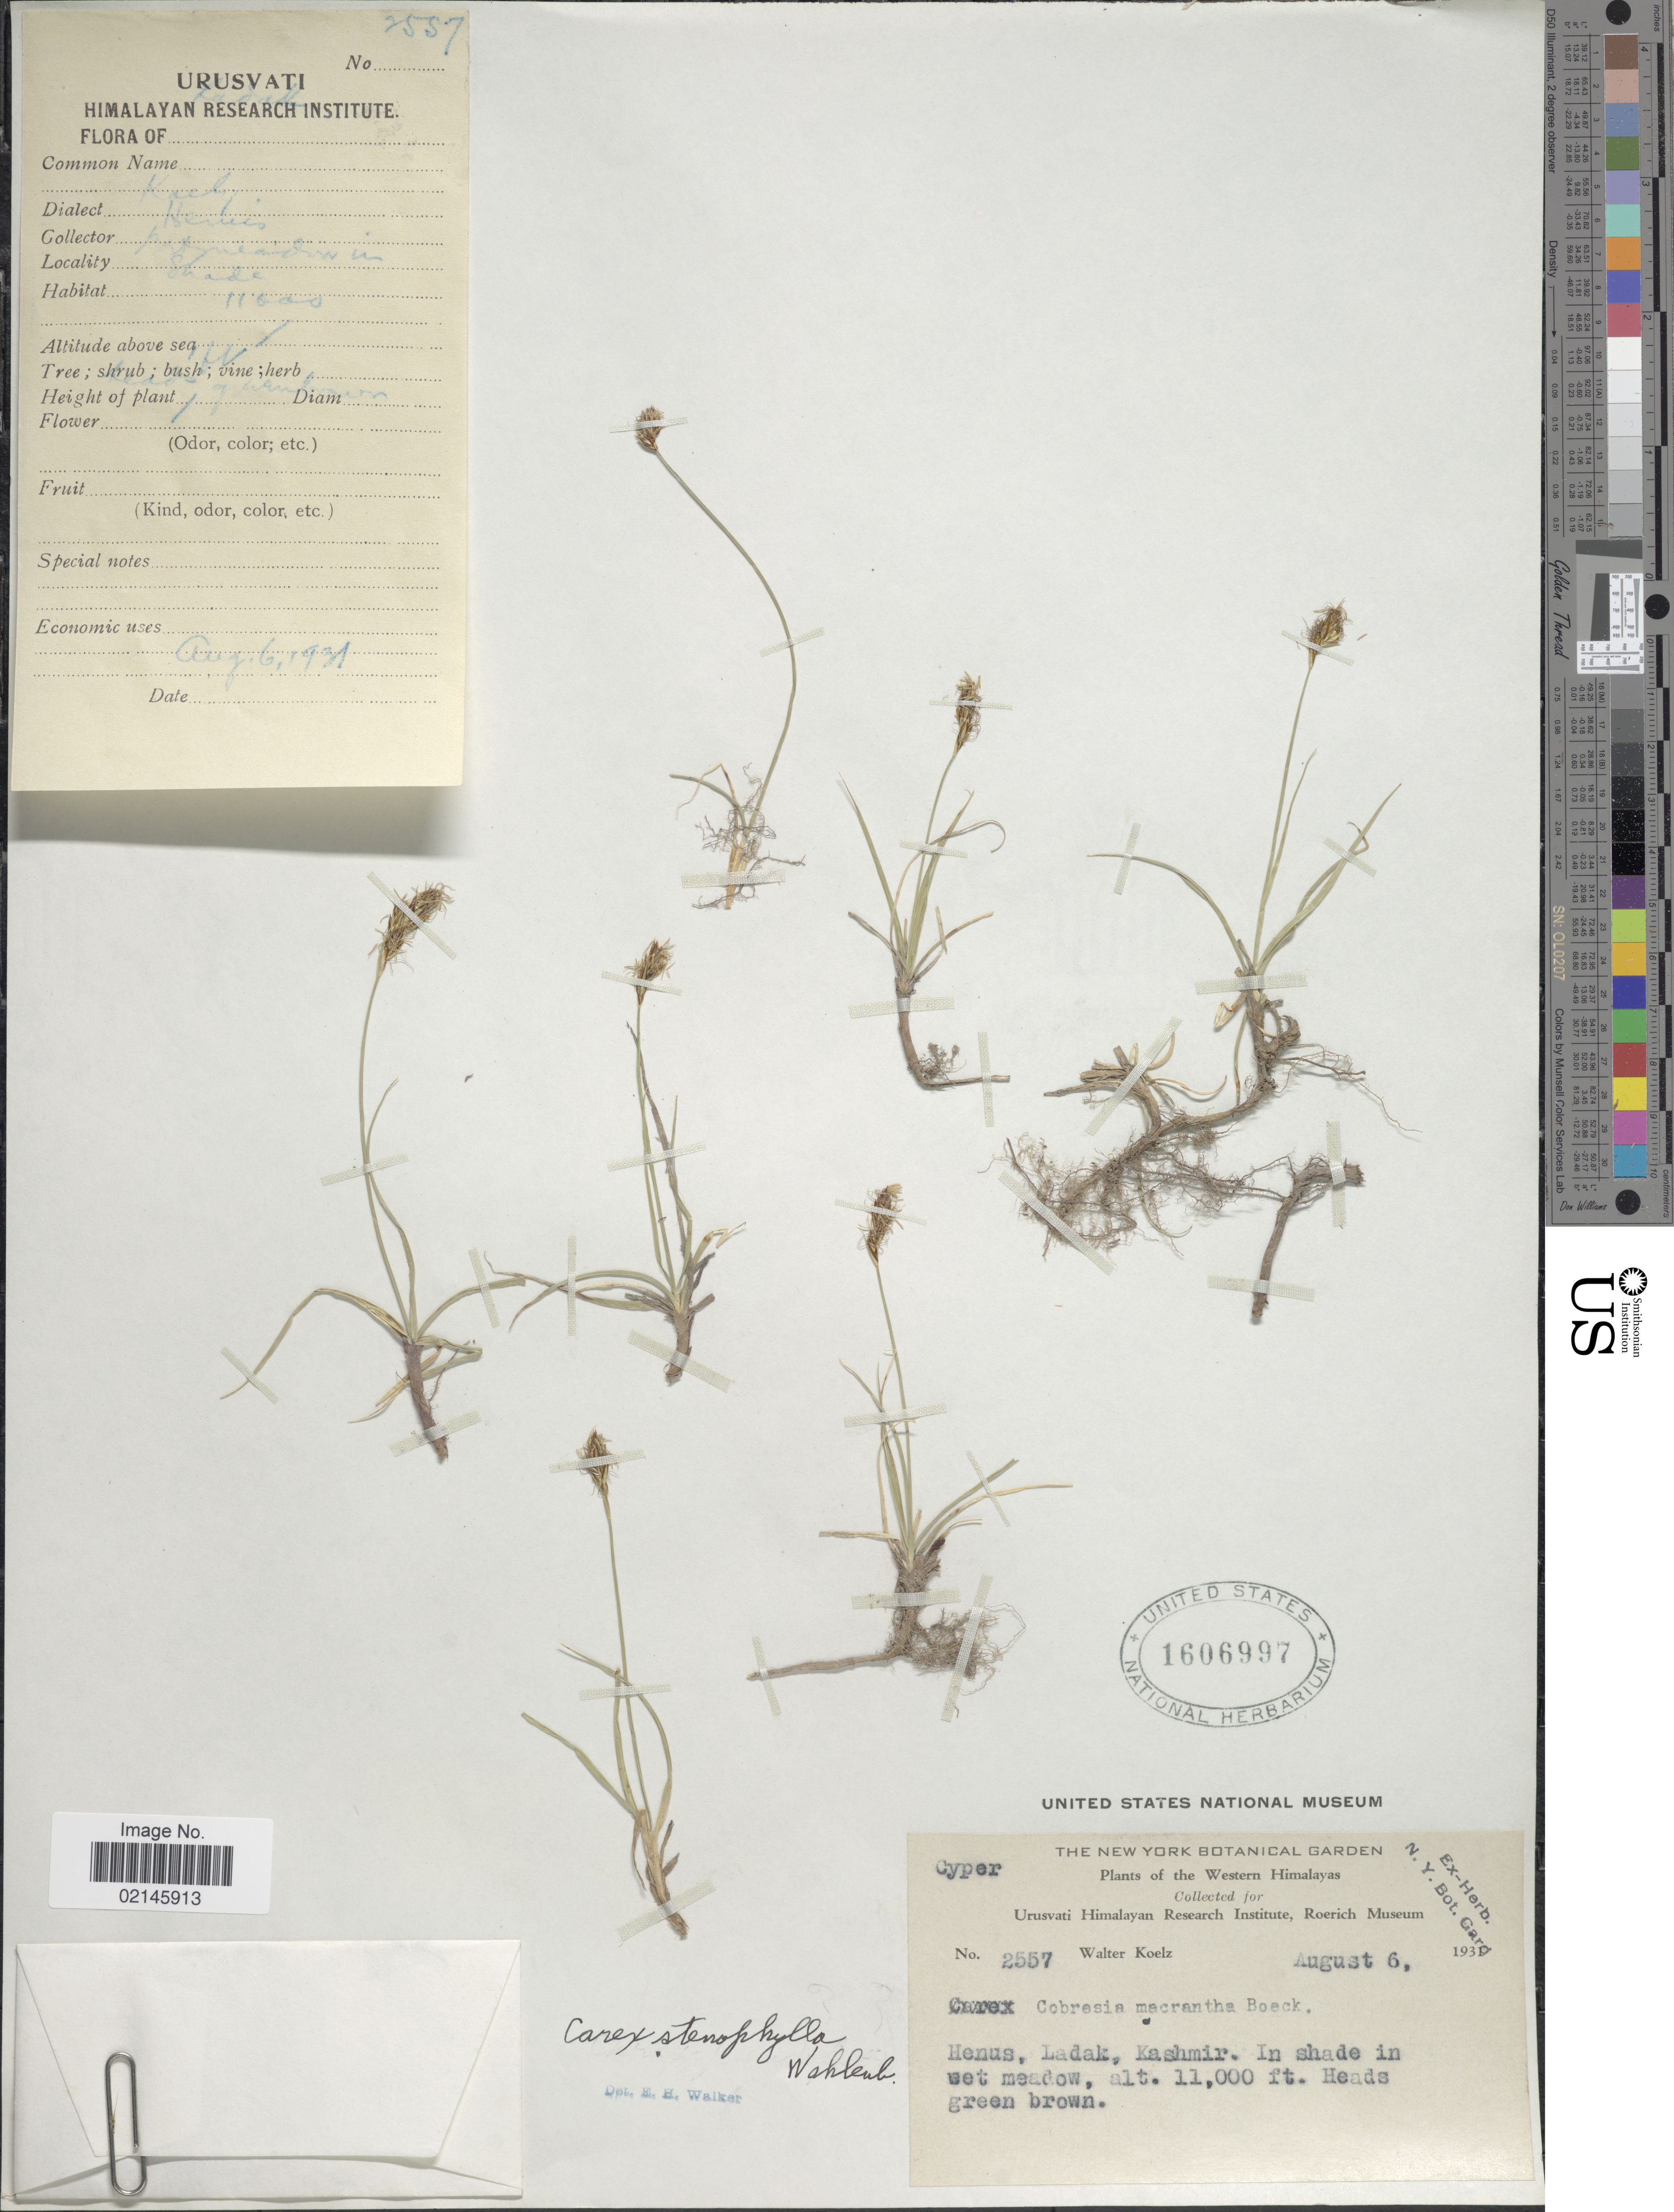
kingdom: Plantae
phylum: Tracheophyta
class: Liliopsida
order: Poales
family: Cyperaceae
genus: Carex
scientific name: Carex stenophylla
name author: Wahlenb.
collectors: W. N. Koelz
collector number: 2557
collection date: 1931-08-06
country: India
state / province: Ladakh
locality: Western Himalayas. Henus. Ladak, Kashmir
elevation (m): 3353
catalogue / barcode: US 1606997